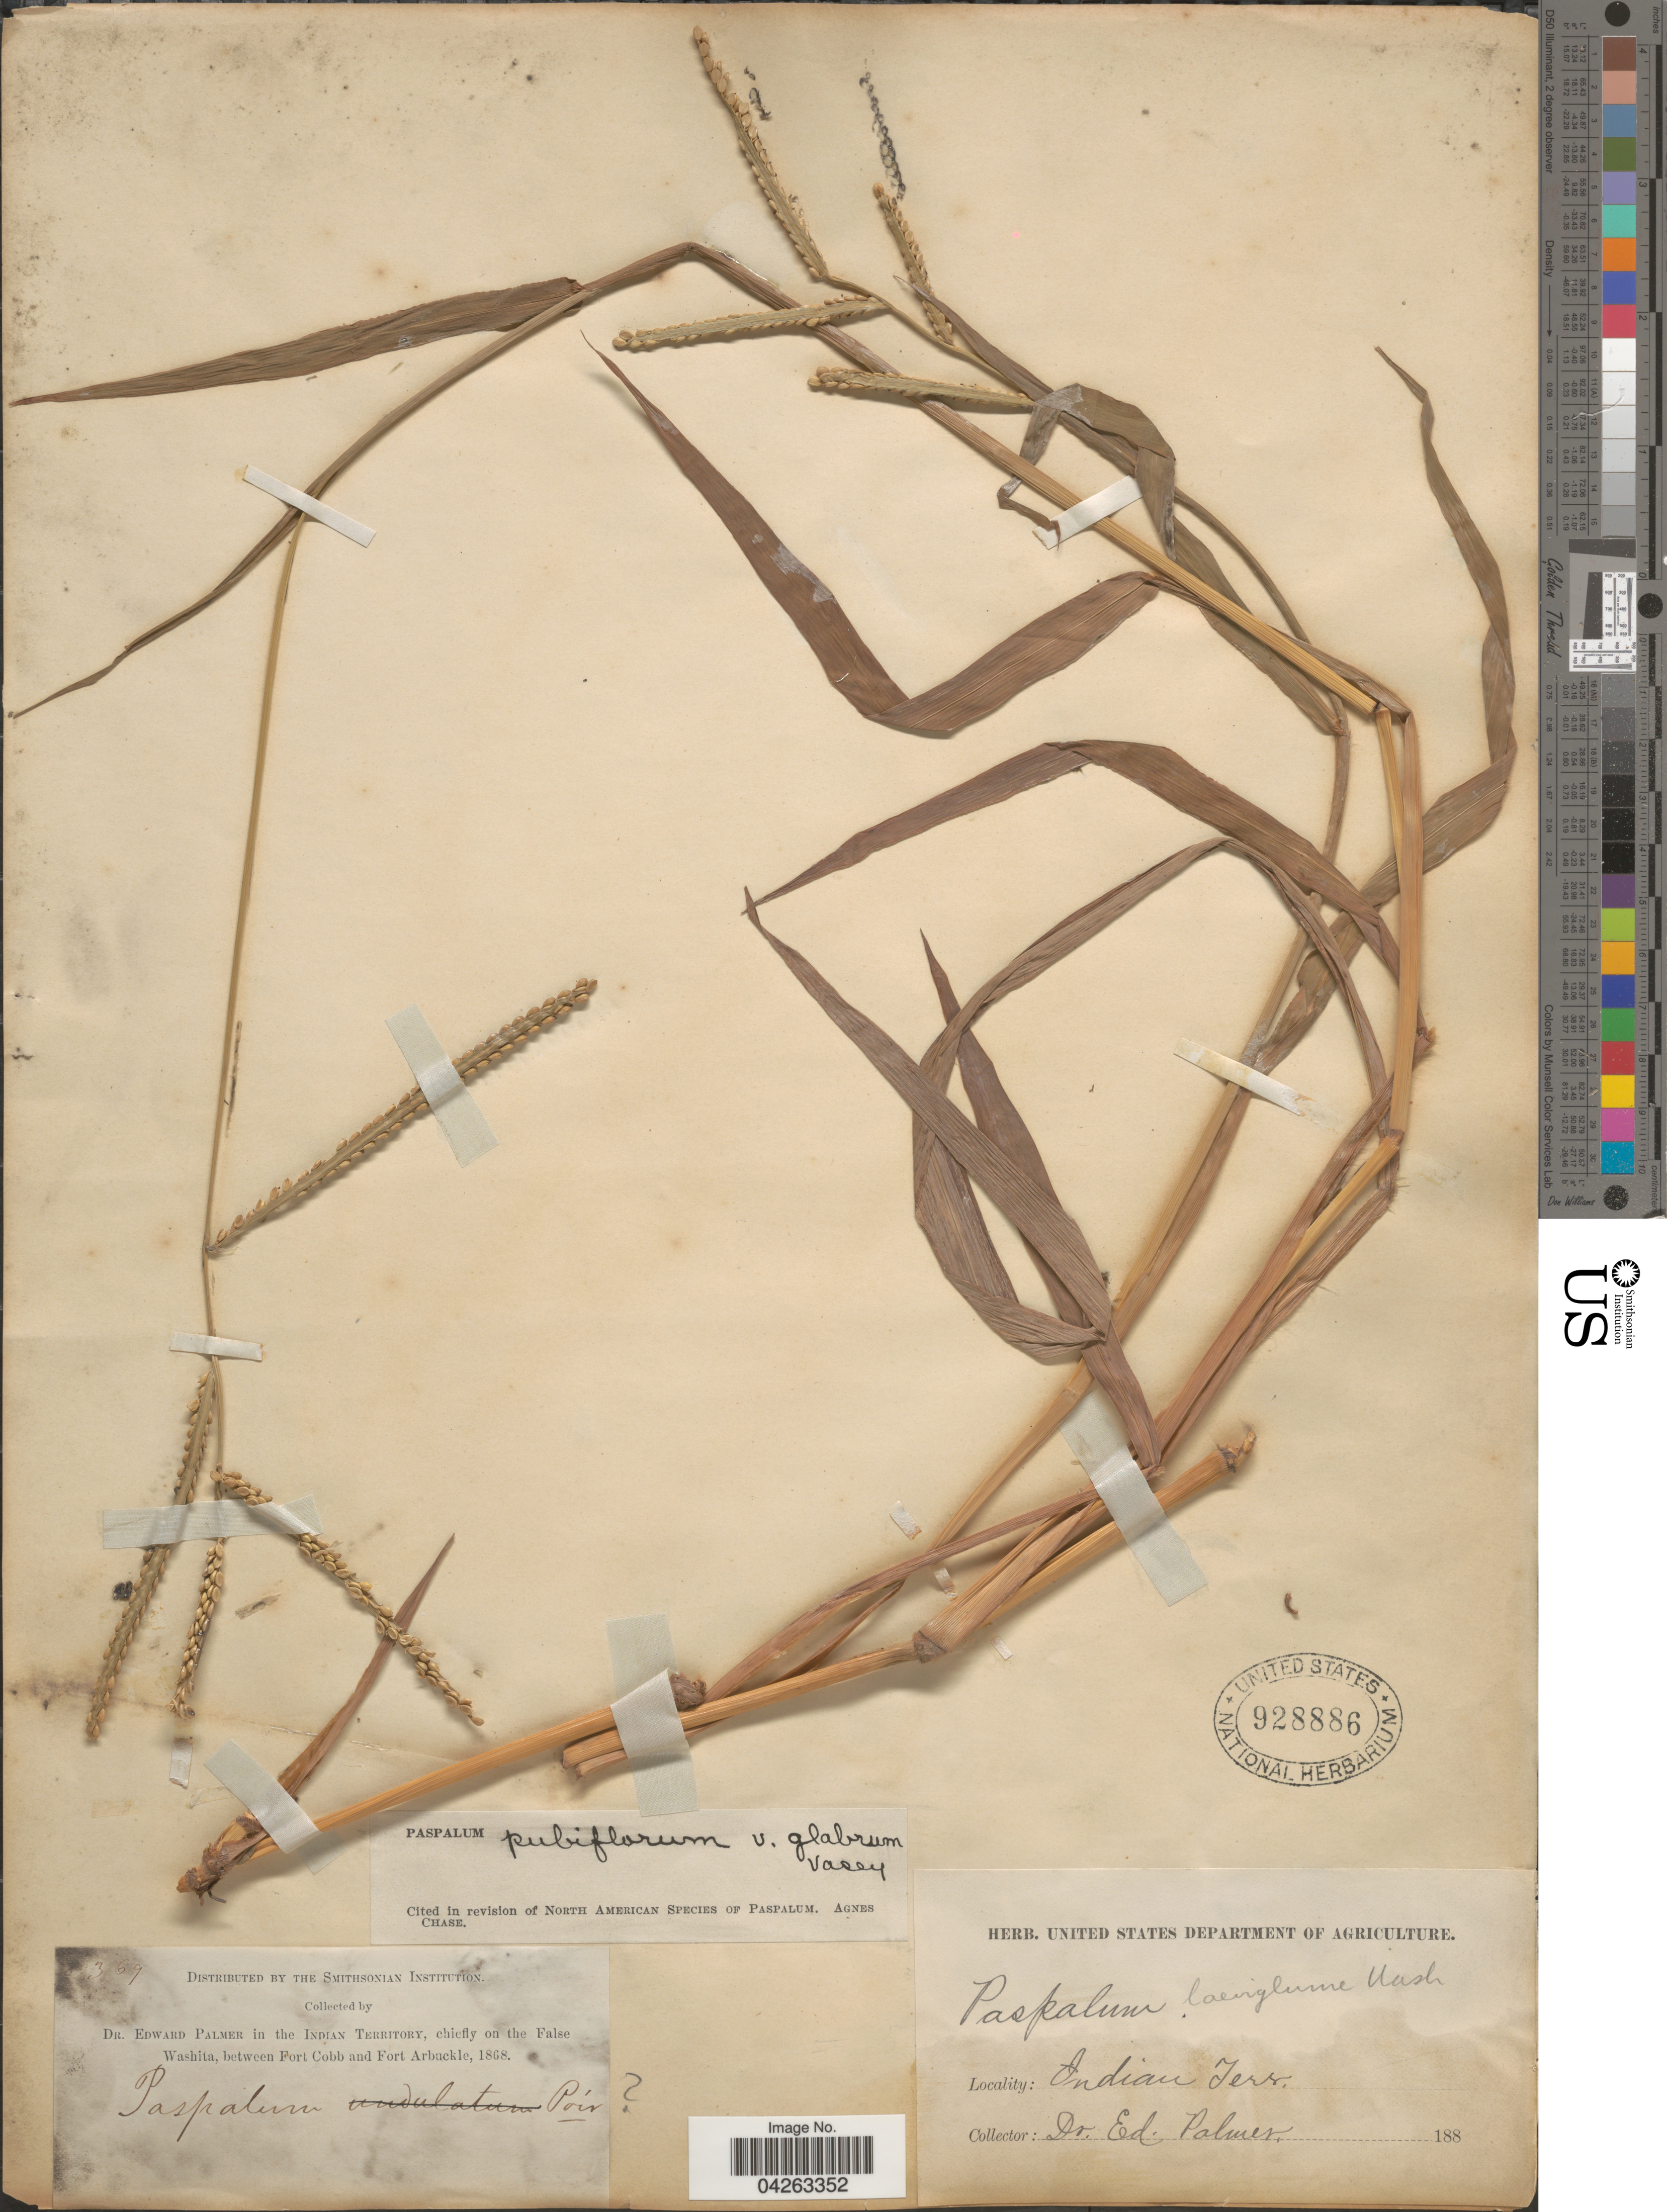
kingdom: Plantae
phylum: Tracheophyta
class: Liliopsida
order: Poales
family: Poaceae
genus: Paspalum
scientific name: Paspalum pubiflorum var. glabrum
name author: Vasey ex Scribn.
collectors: E. Palmer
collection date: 1868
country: United States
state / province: Oklahoma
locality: In the Indian Territory, chiefly on the False Washington between Fort Cobb and Fort Arbuckle.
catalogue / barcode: US 928886